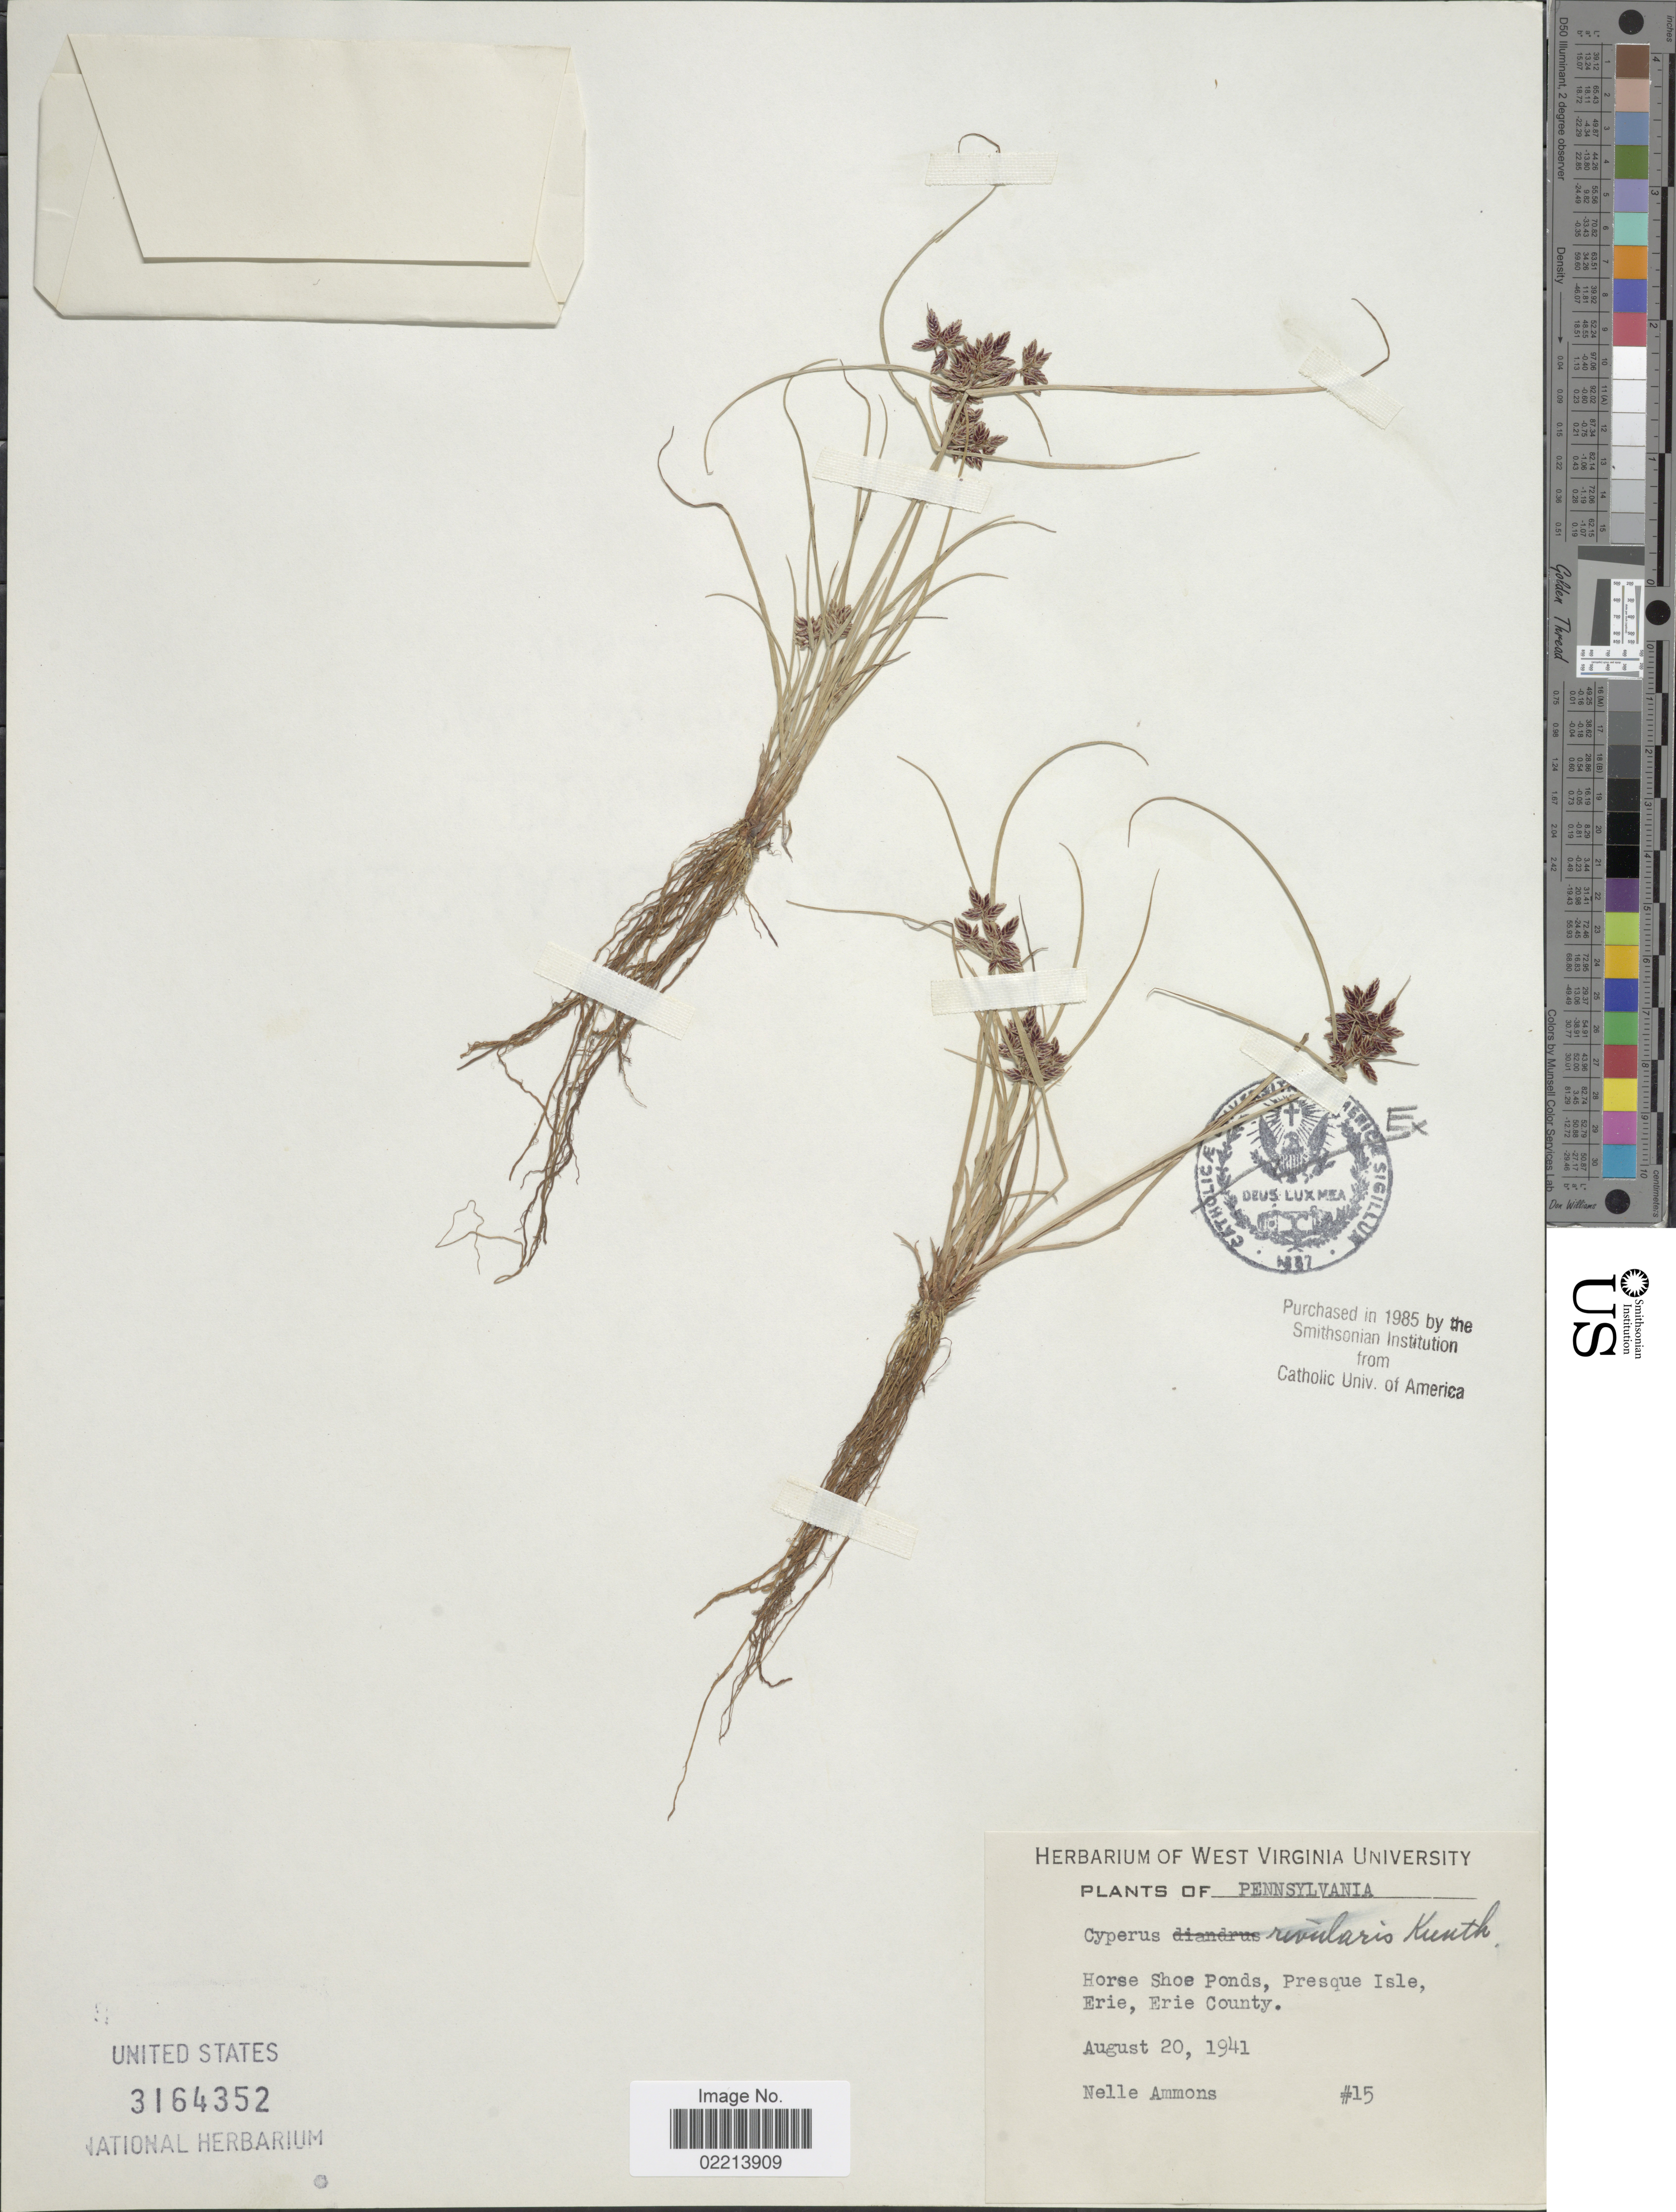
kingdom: Plantae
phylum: Tracheophyta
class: Liliopsida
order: Poales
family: Cyperaceae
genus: Cyperus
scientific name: Cyperus bipartitus Torr.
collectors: N. Ammons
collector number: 15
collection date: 1941-08-20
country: United States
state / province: Pennsylvania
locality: Horse Shoe Ponds, Presque Isle, Erie, Erie County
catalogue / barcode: US 3164352